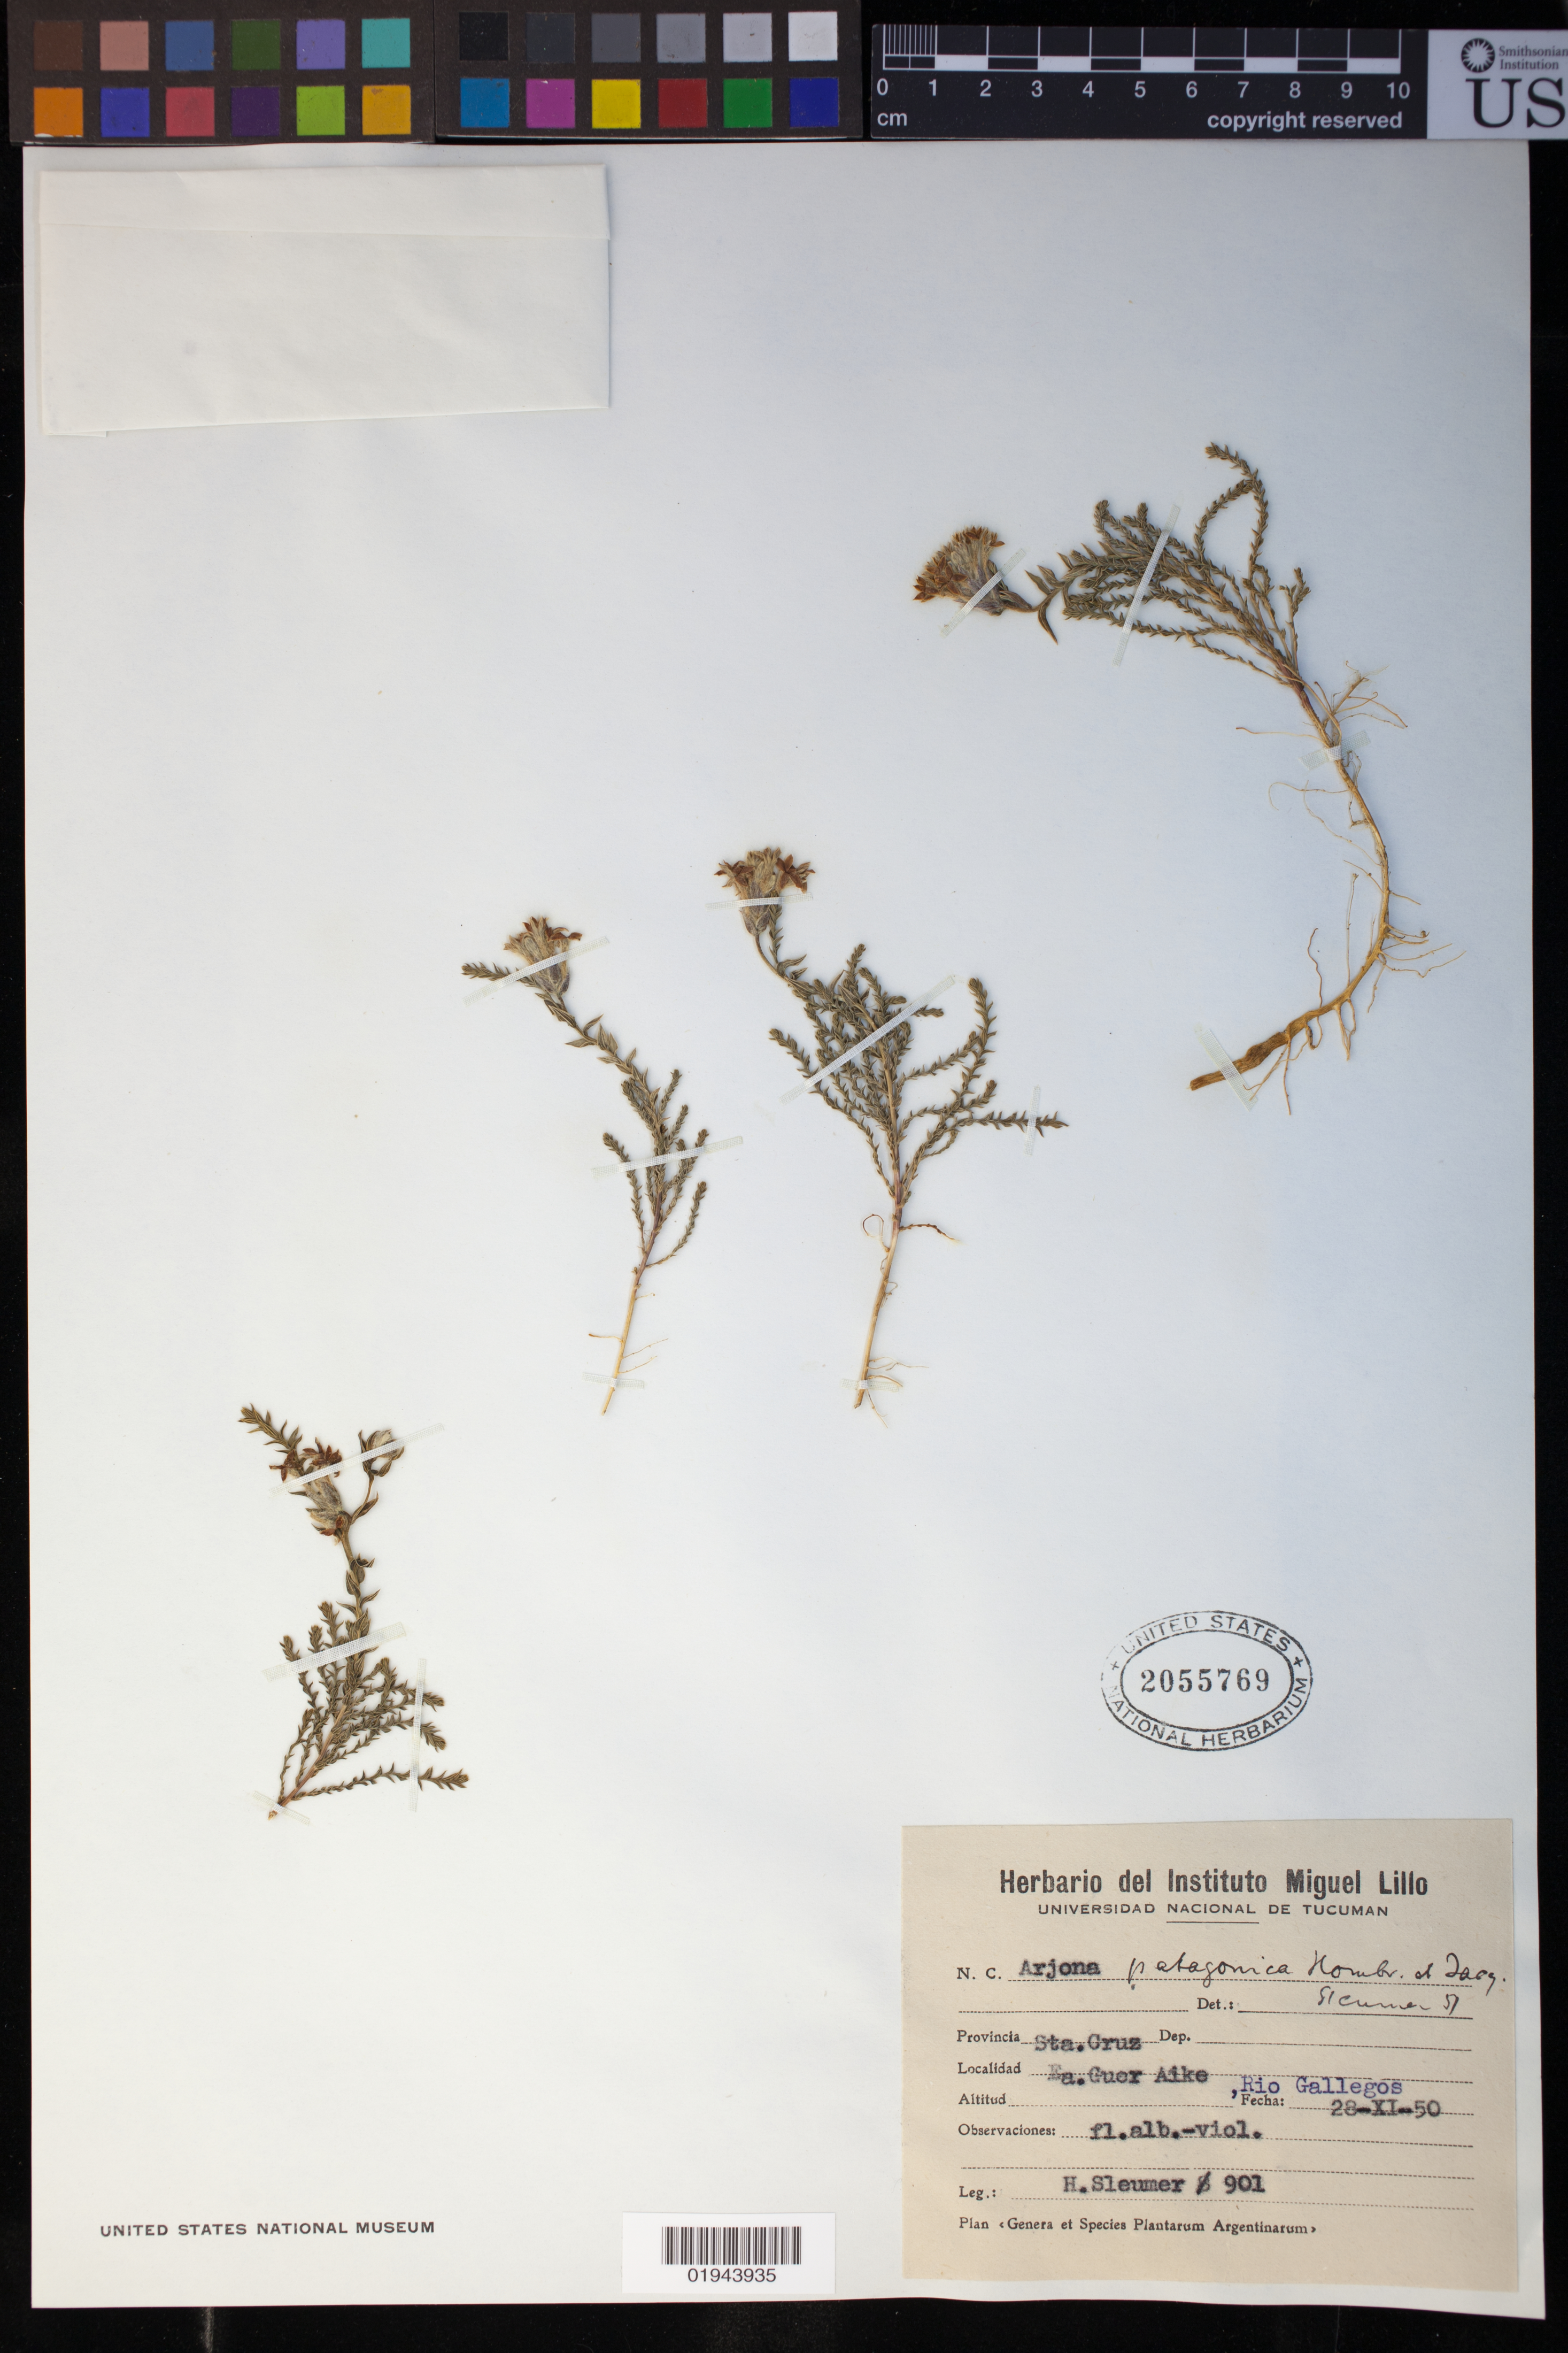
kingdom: Plantae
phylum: Tracheophyta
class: Magnoliopsida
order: Santalales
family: Schoepfiaceae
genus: Arjona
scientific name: Arjona patagonica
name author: Hombr. & Jacquinot ex Decne.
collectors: H. O. Sleumer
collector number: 901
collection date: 1950-11-28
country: Argentina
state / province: Santa Cruz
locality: Ea. Guer Aike, Rio Gallegos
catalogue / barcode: US 2055769